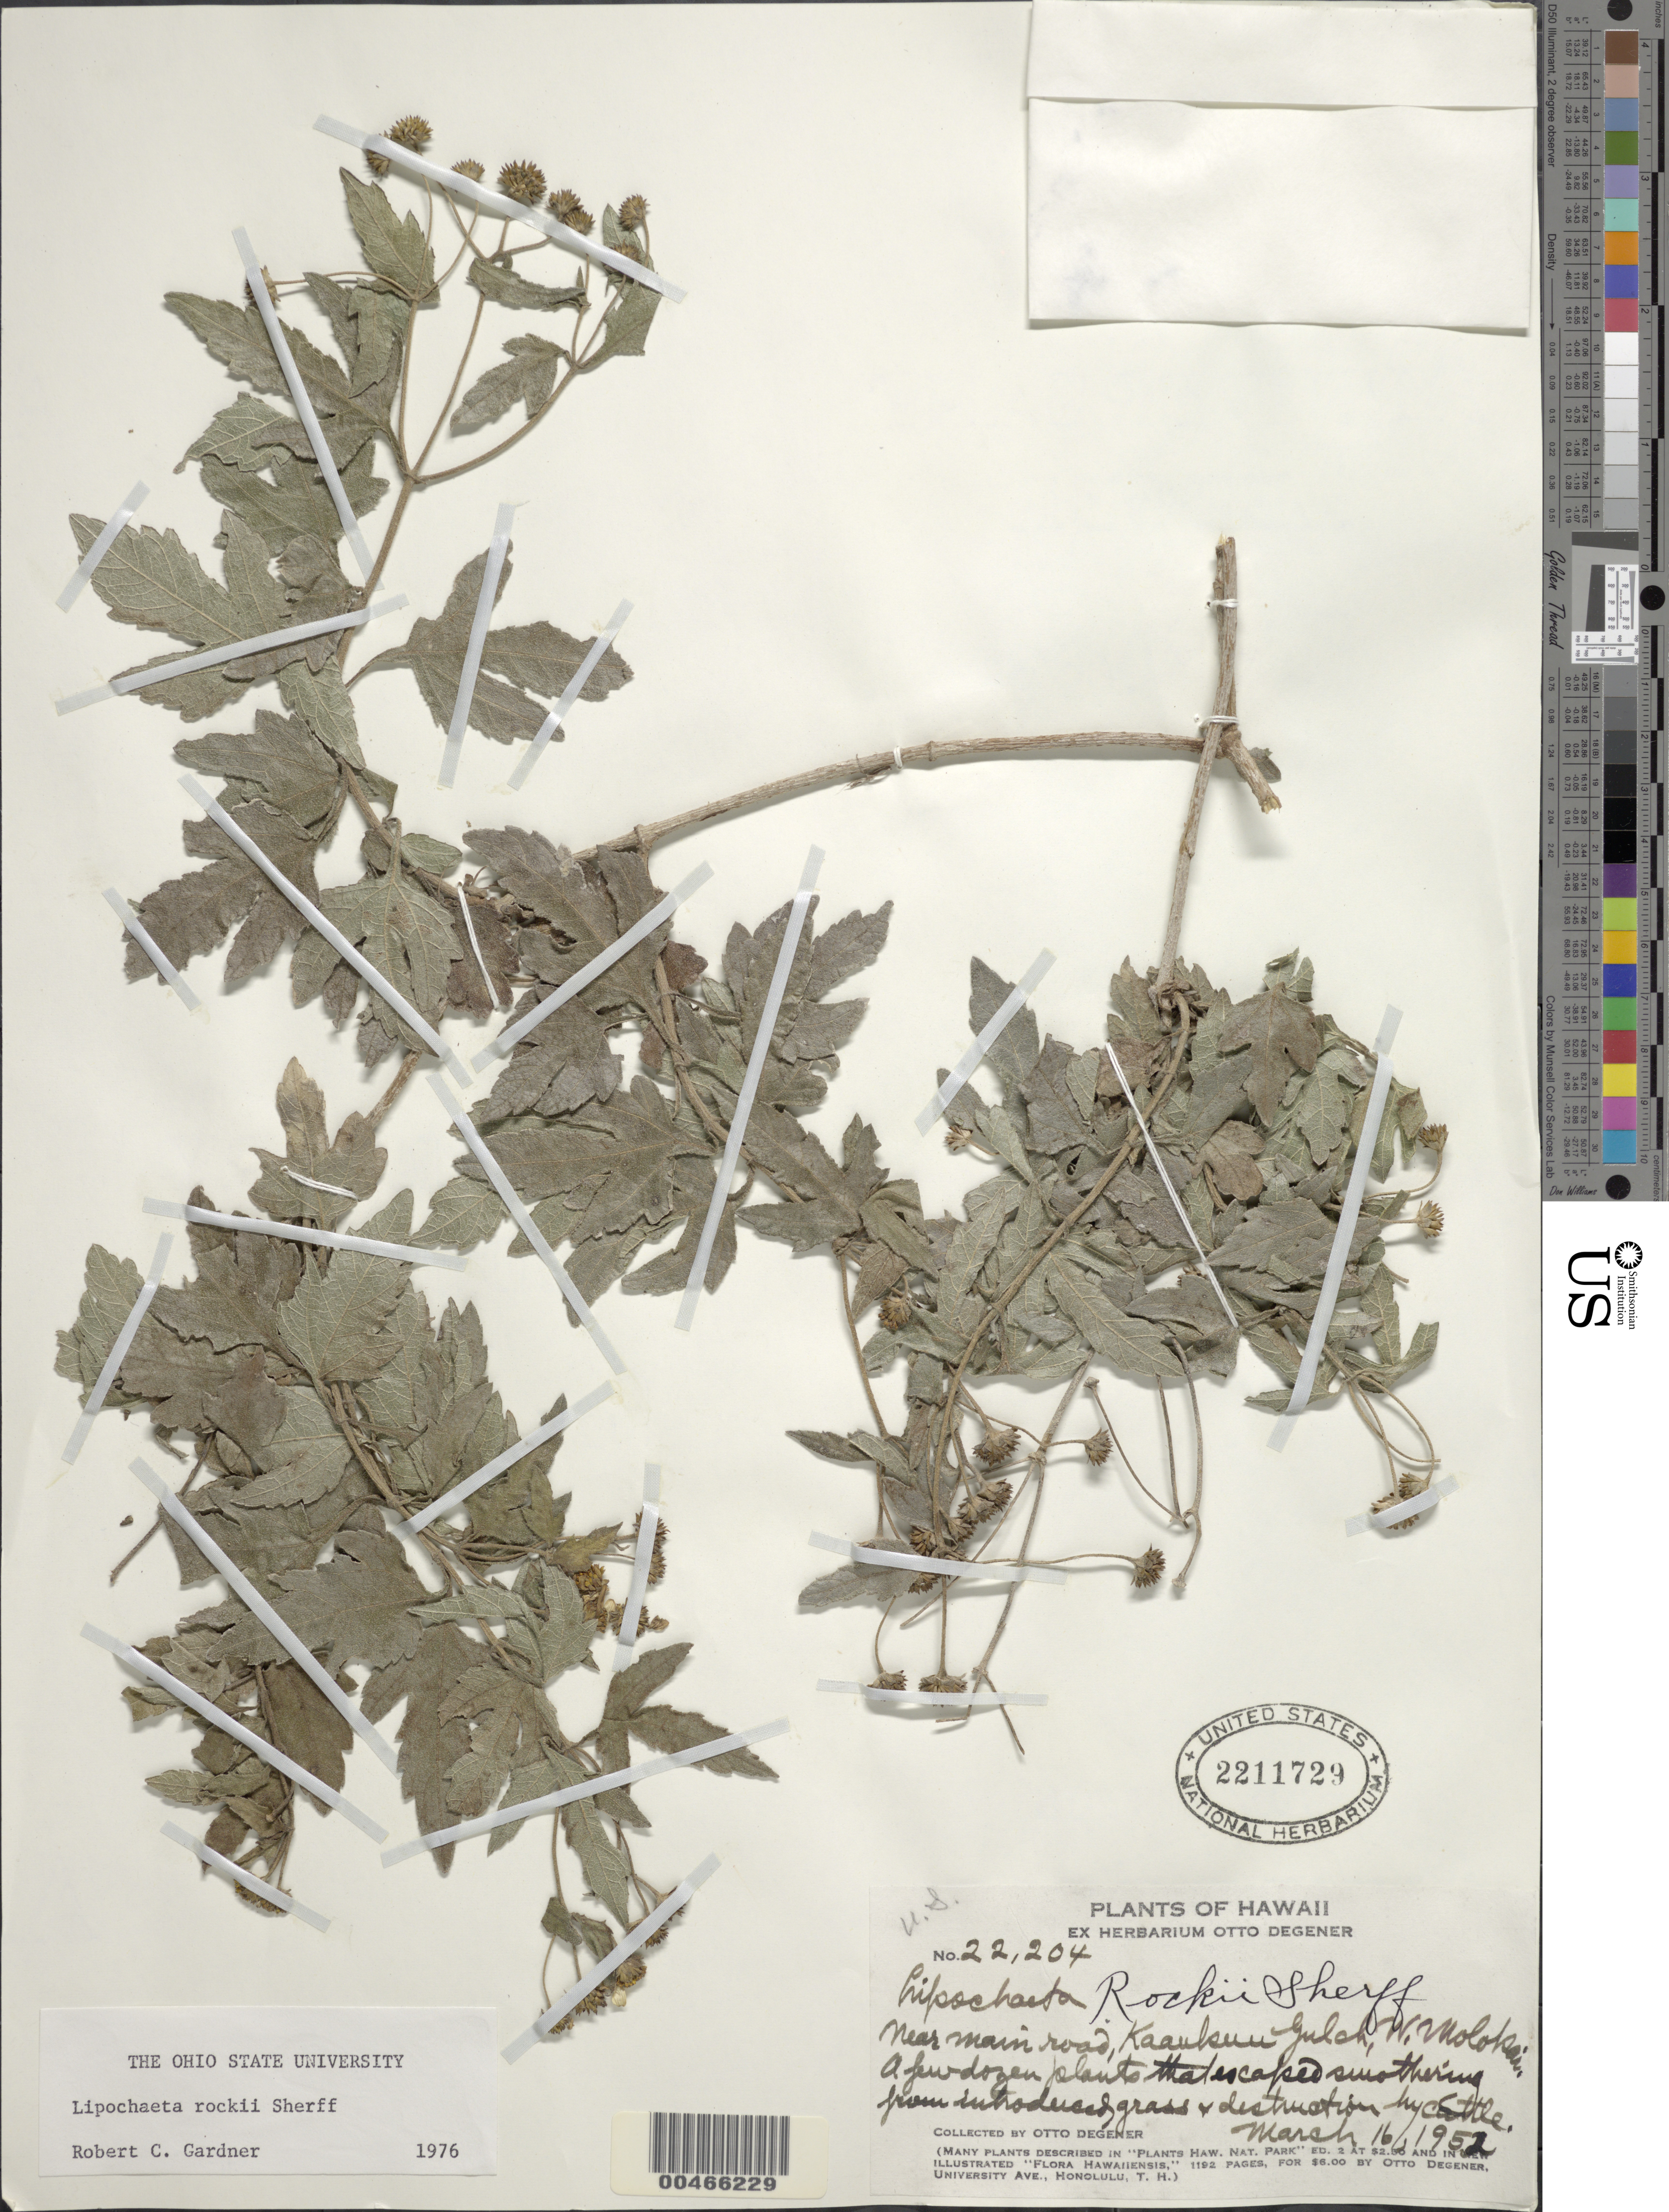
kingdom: Plantae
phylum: Tracheophyta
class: Magnoliopsida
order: Asterales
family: Asteraceae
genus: Lipochaeta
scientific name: Lipochaeta rockii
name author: Sherff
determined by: Gardner, R. C.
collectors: O. Degener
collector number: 22204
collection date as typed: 16 Mar 1952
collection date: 1952-03-16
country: United States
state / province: Hawaii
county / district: Maui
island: Moloka'i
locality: near main road, Kaaukuu Gulch, W Molokai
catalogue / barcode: US 2211729